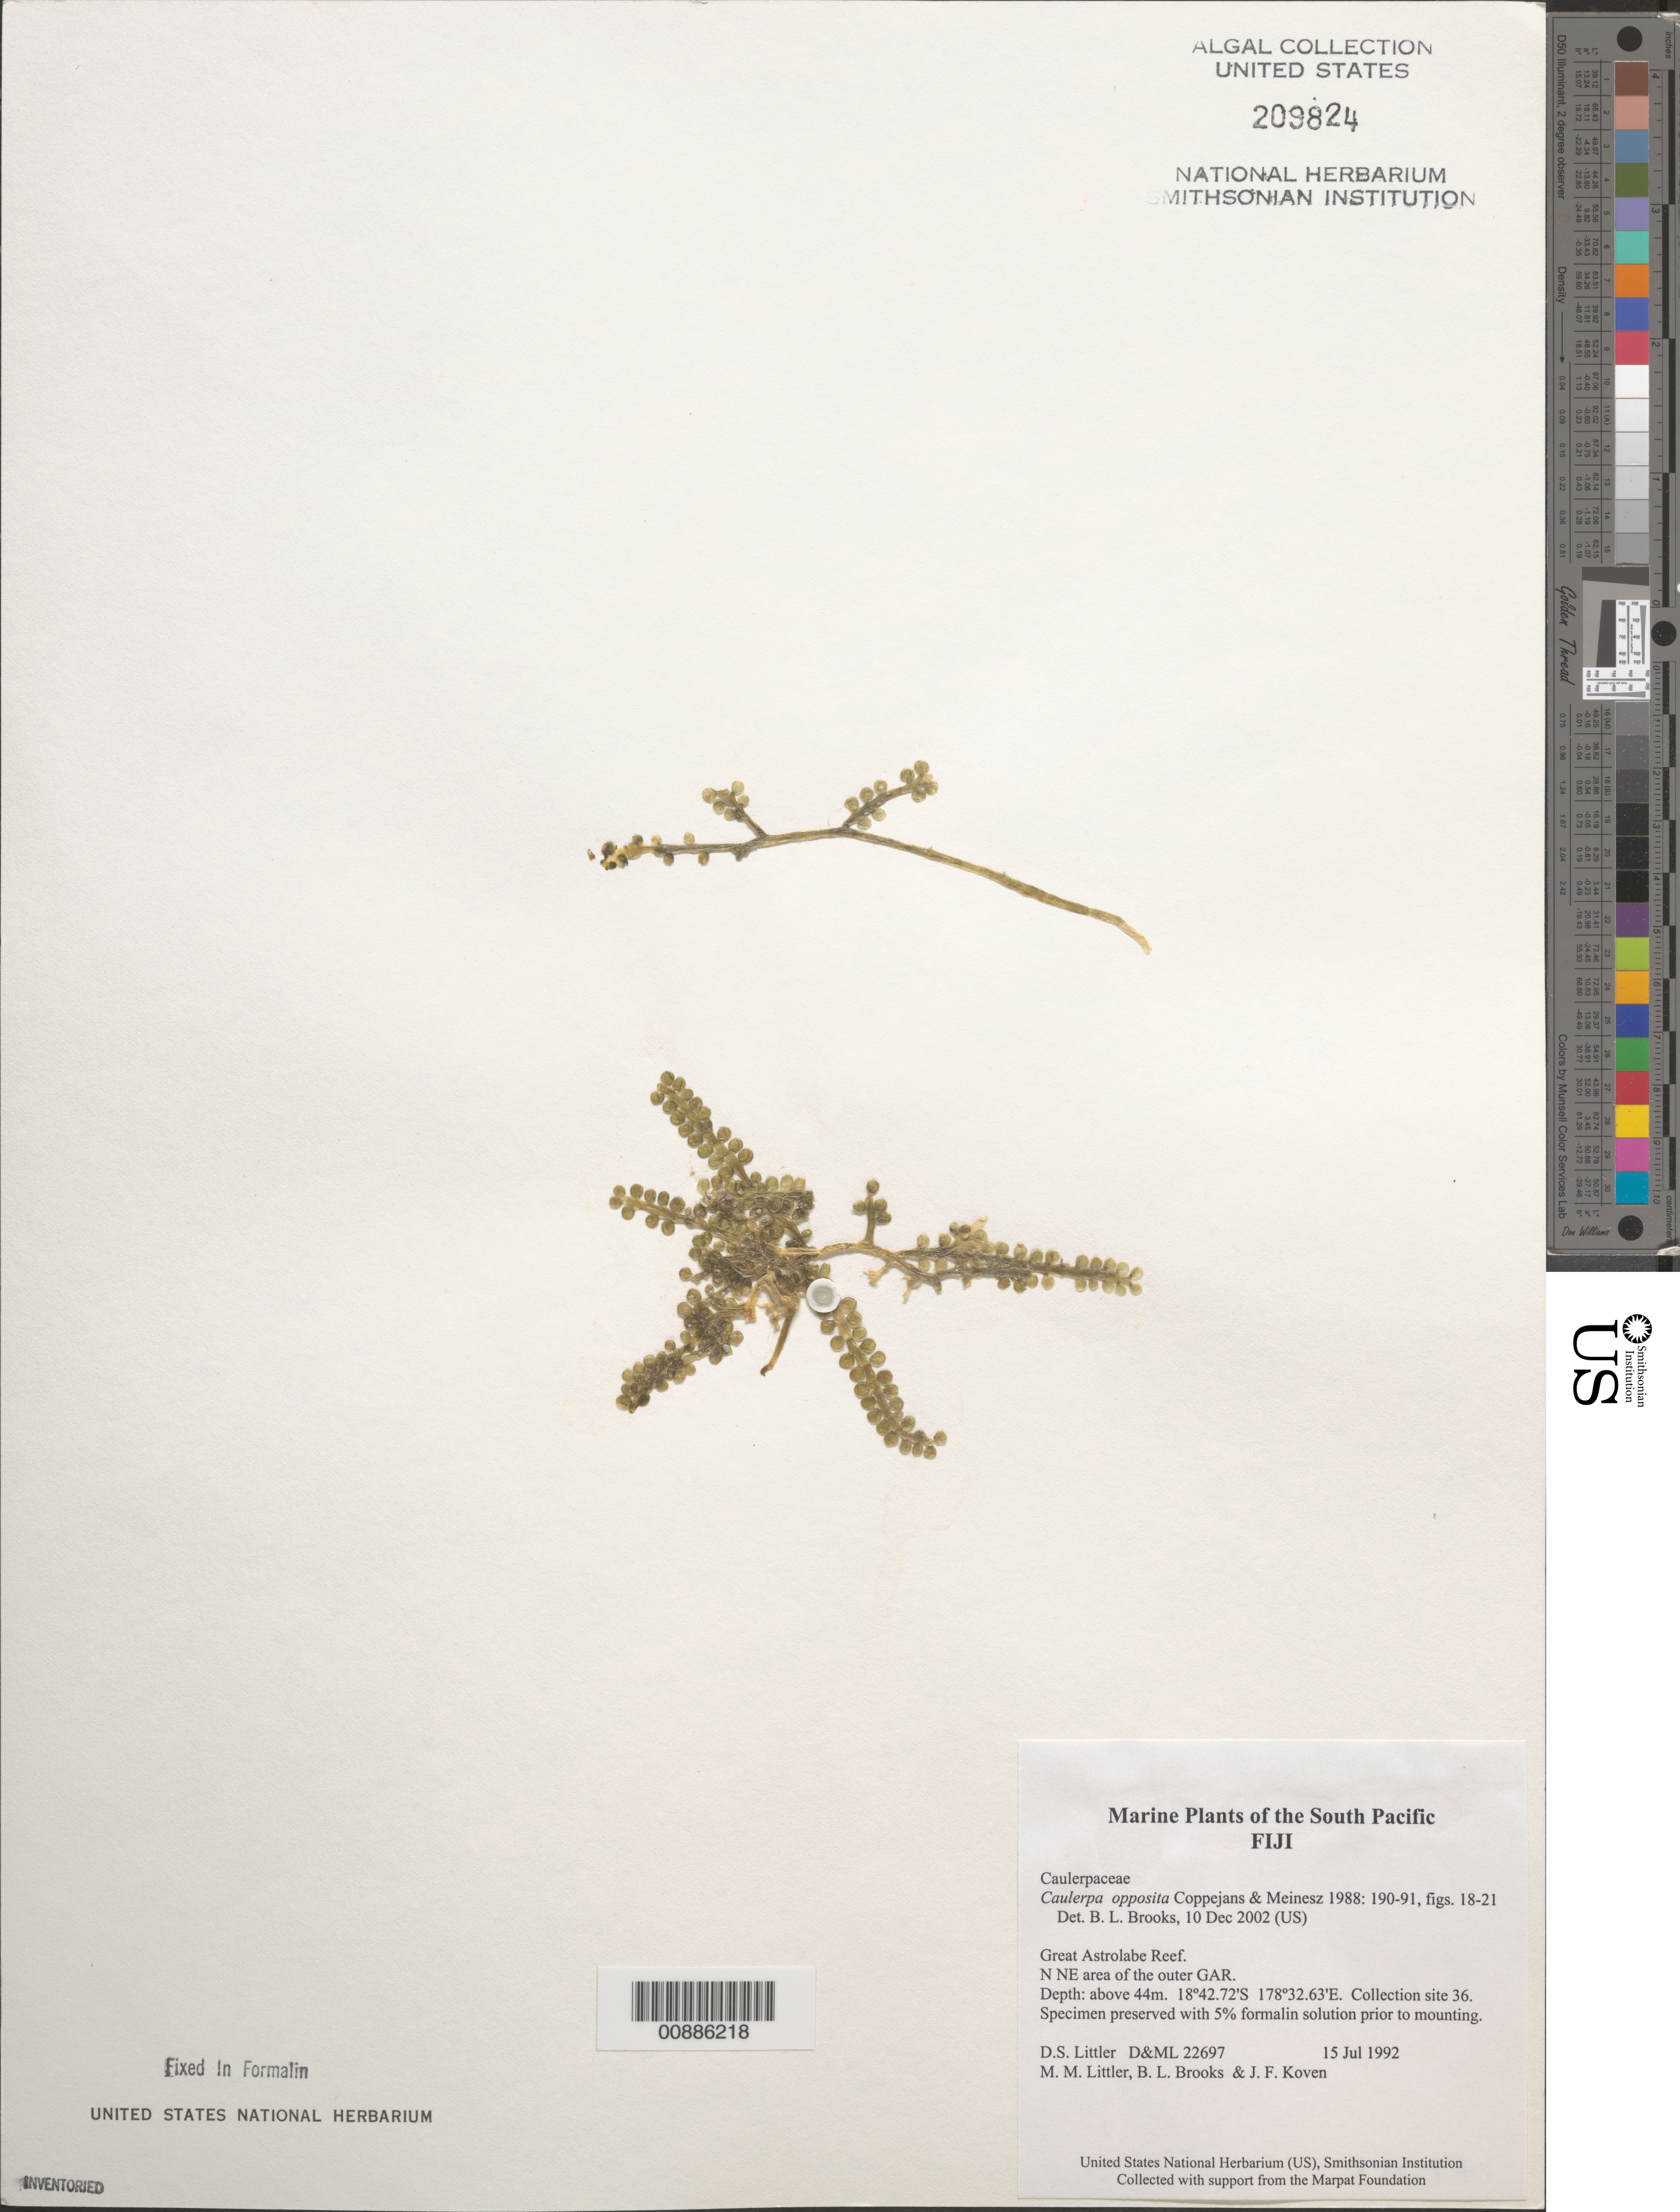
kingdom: Plantae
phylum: Chlorophyta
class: Ulvophyceae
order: Bryopsidales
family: Caulerpaceae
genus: Caulerpa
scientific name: Caulerpa opposita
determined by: Brooks, B. L., (BOT), Smithsonian Institution - National Museum of Natural History (UNITED STATES)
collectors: D. S. Littler, M. M. Littler, B. Brooks & J. Koven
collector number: D&ML 22697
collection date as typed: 15 Jul 1992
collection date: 1992-07-15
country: Fiji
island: Great Astrolabe Reef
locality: Great Astrolabe Reef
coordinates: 18 42.72'S, 178 32.63'E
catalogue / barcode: US 209824